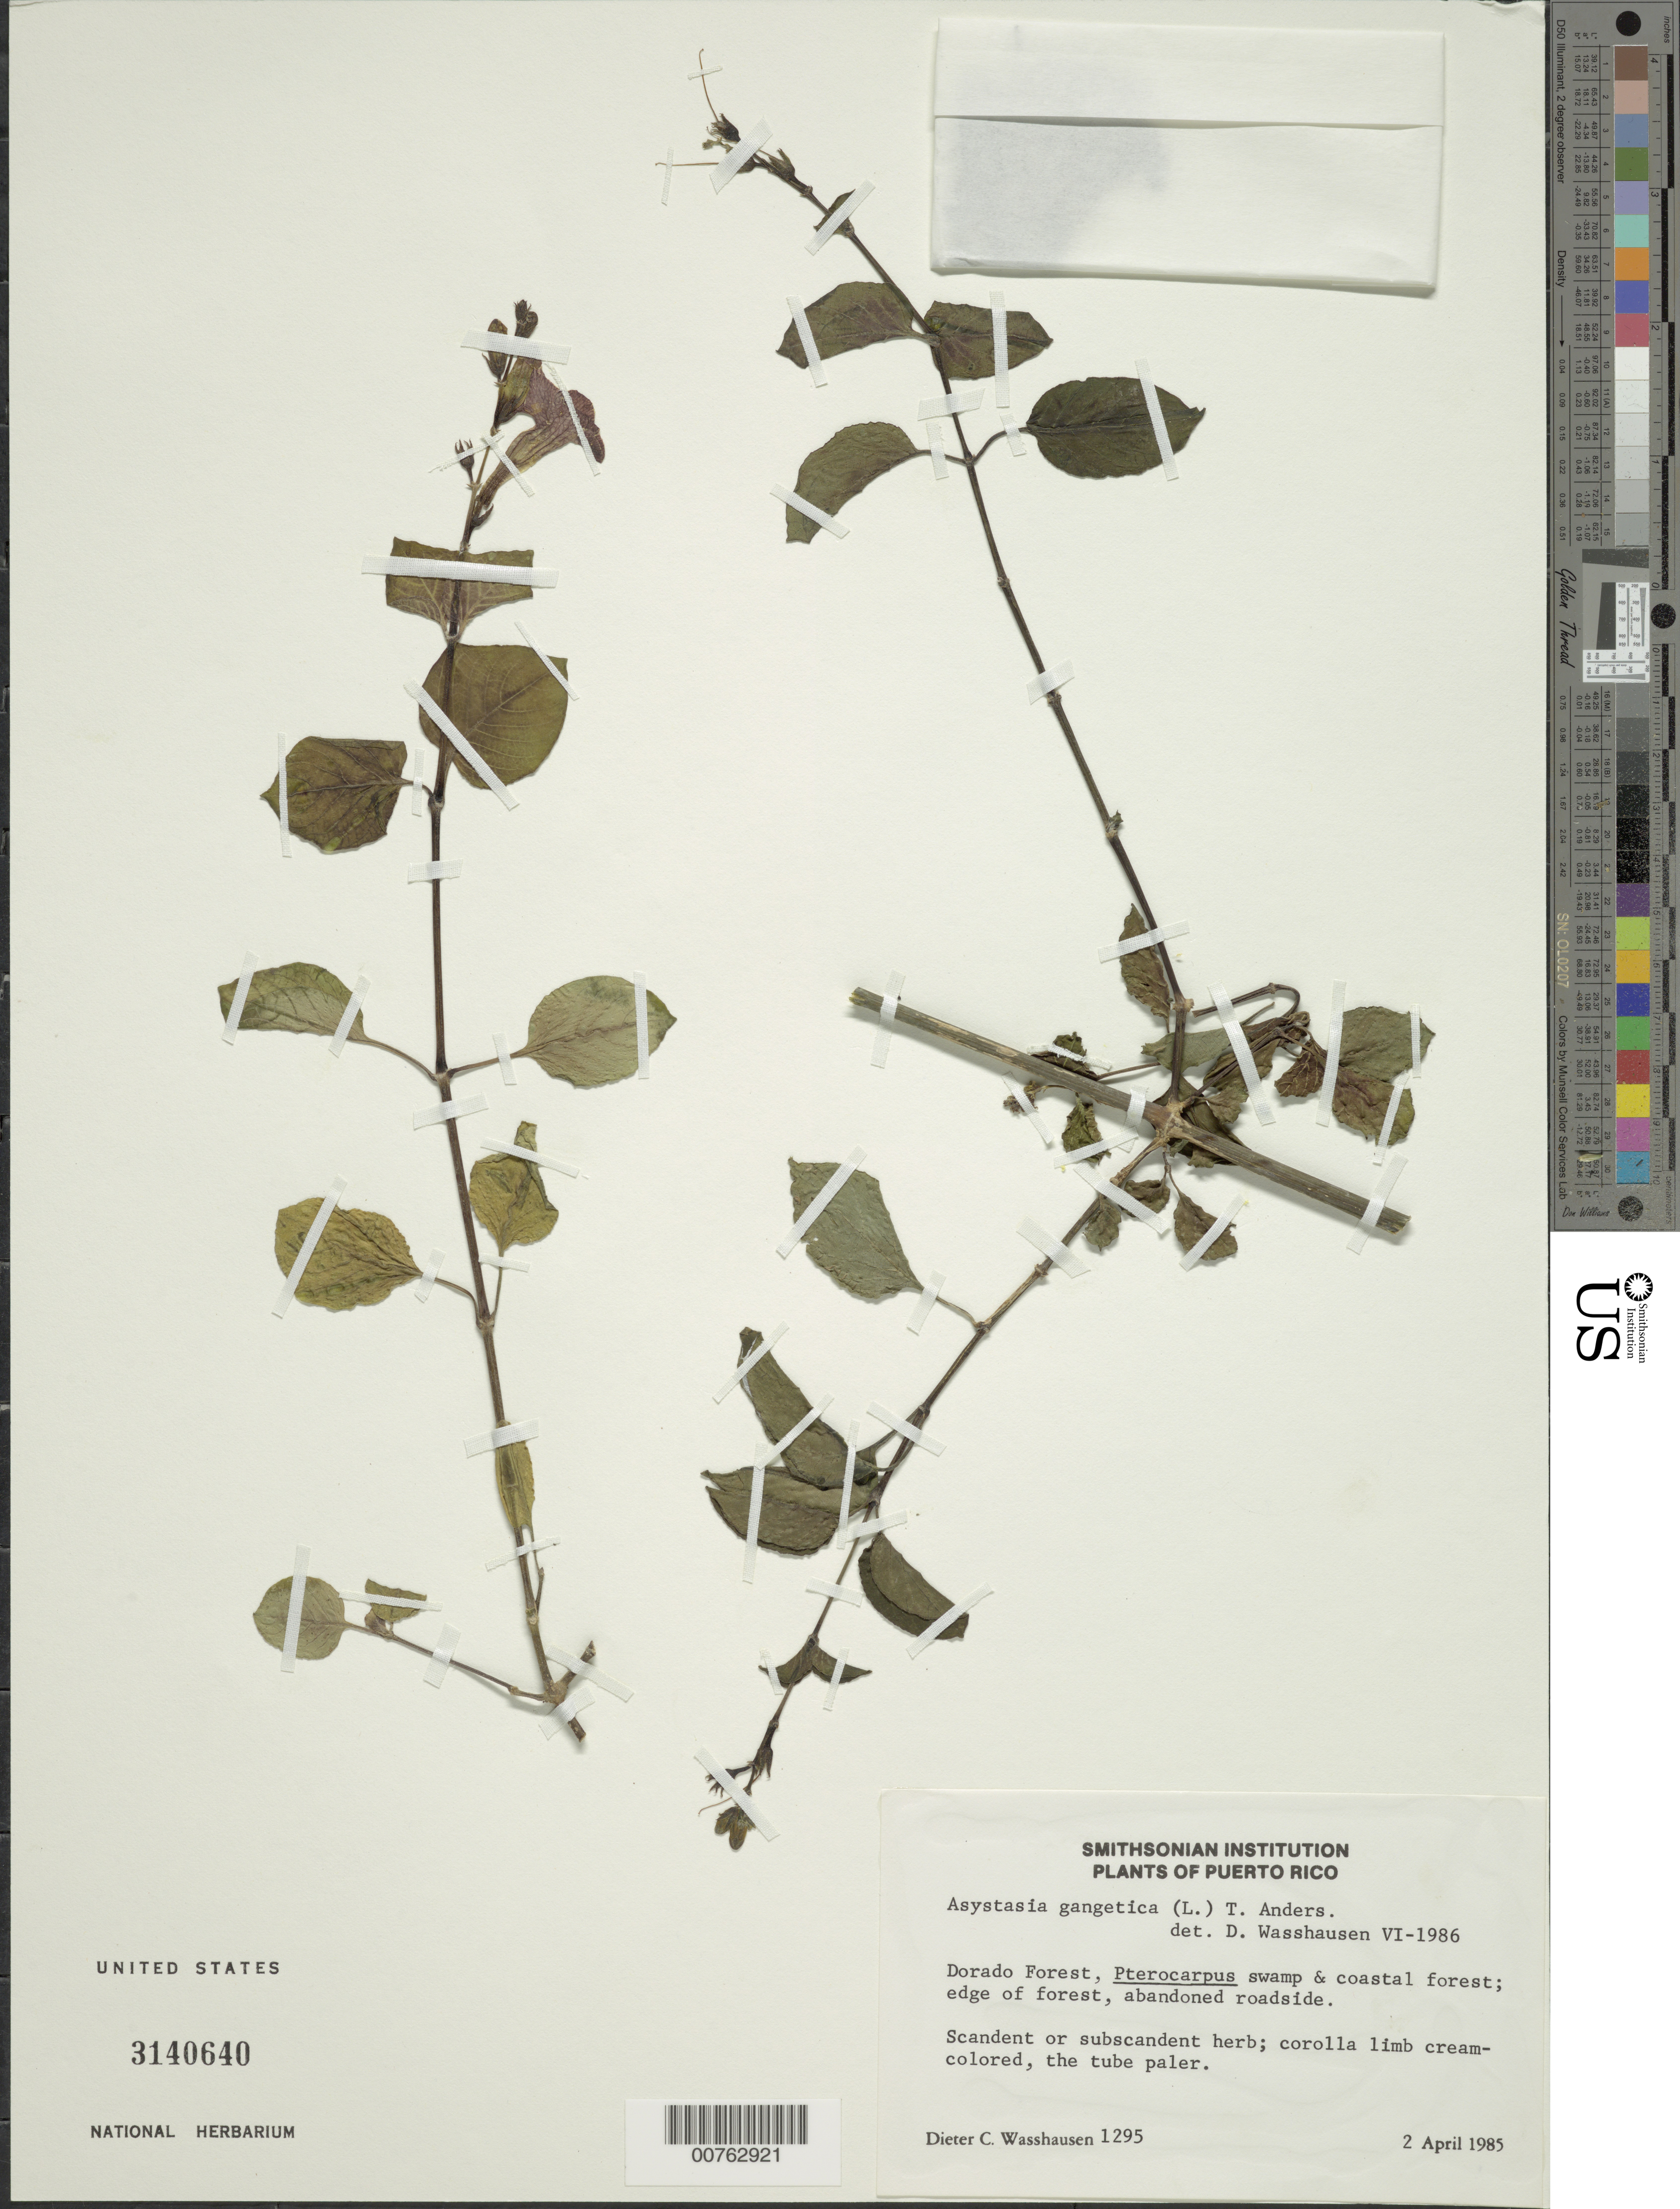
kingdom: Plantae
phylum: Tracheophyta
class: Magnoliopsida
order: Lamiales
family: Acanthaceae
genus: Asystasia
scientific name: Asystasia gangetica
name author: (L.) T. Anderson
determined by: Wasshausen, Dieter C., (BOT), Smithsonian Institution - National Museum of Natural History (UNITED STATES)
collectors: D. C. Wasshausen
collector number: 1295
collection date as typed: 02 Apr 1985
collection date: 1985-04-02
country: Puerto Rico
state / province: Dorado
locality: Dorado Forest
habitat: Pterocarpus swamp & coastal forest; edge of forest, abandoned roadside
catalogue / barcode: US 3140640